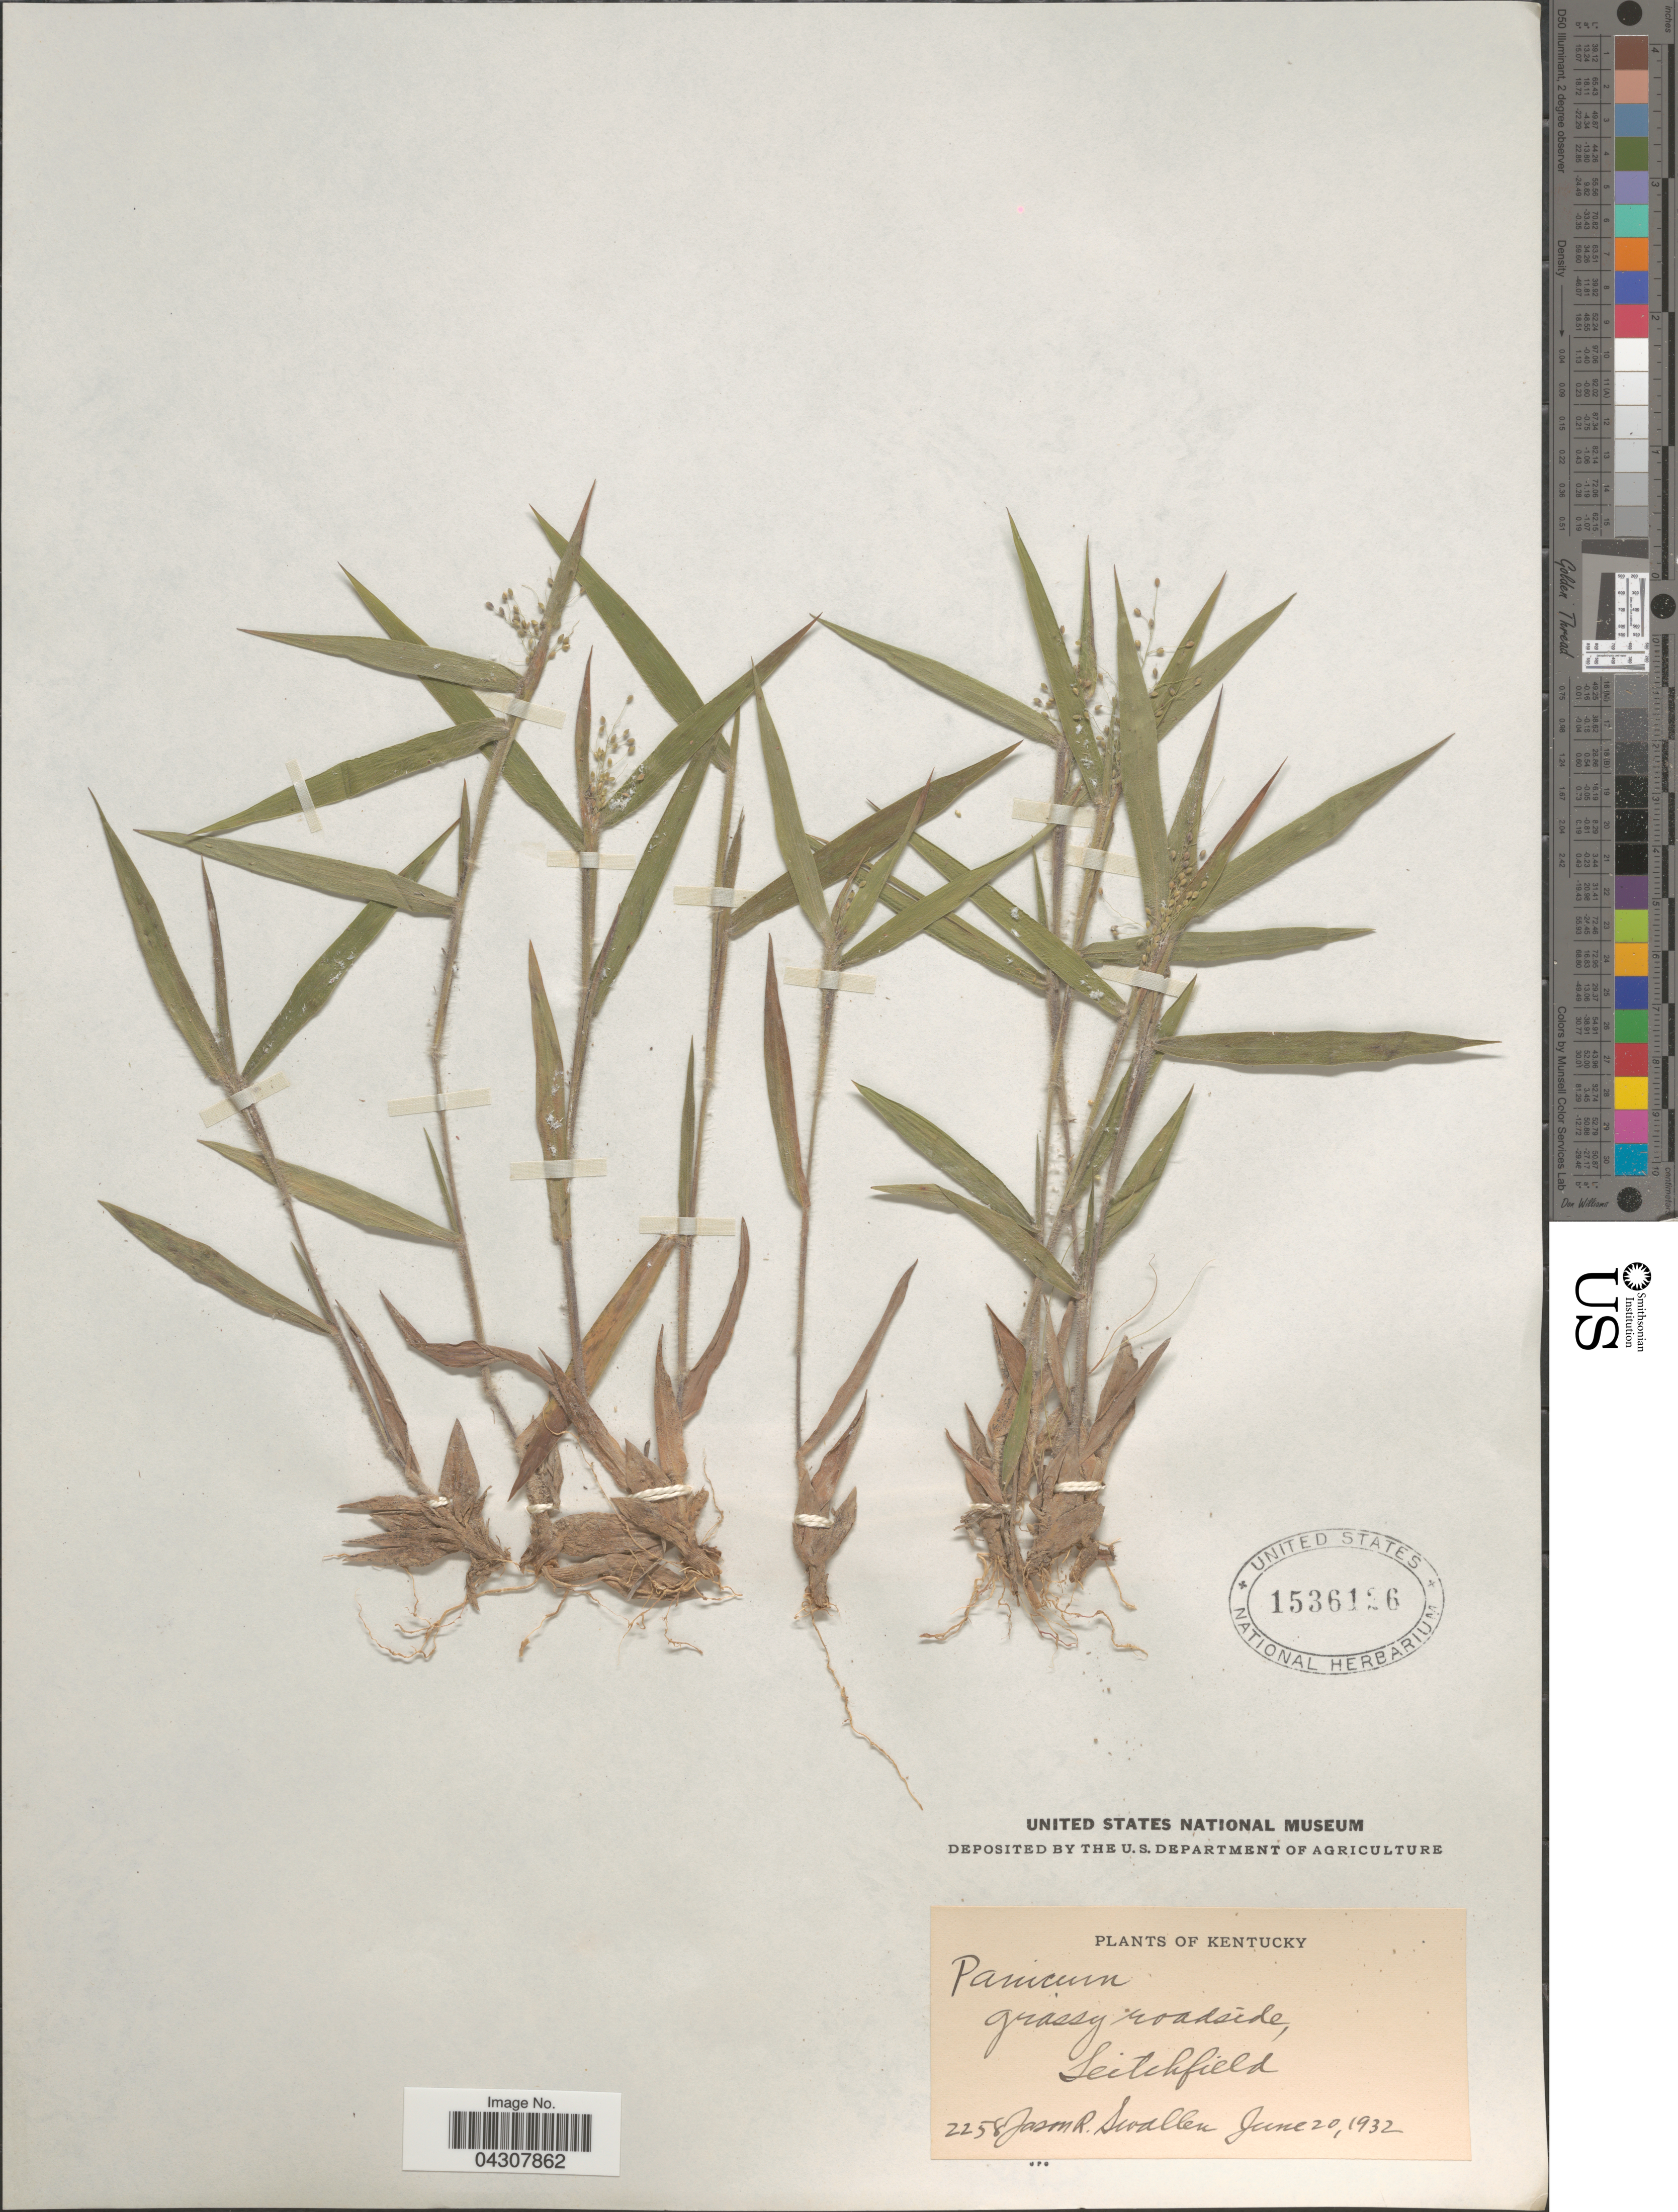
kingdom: Plantae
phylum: Tracheophyta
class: Liliopsida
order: Poales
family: Poaceae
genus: Dichanthelium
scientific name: Dichanthelium acuminatum var. acuminatum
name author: (Sw.) Gould & C.A. Clark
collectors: J. R. Swallen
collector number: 2258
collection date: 1932-06-20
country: United States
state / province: Kentucky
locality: Grassy roadside, Leitchfield.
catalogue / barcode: US 1536126